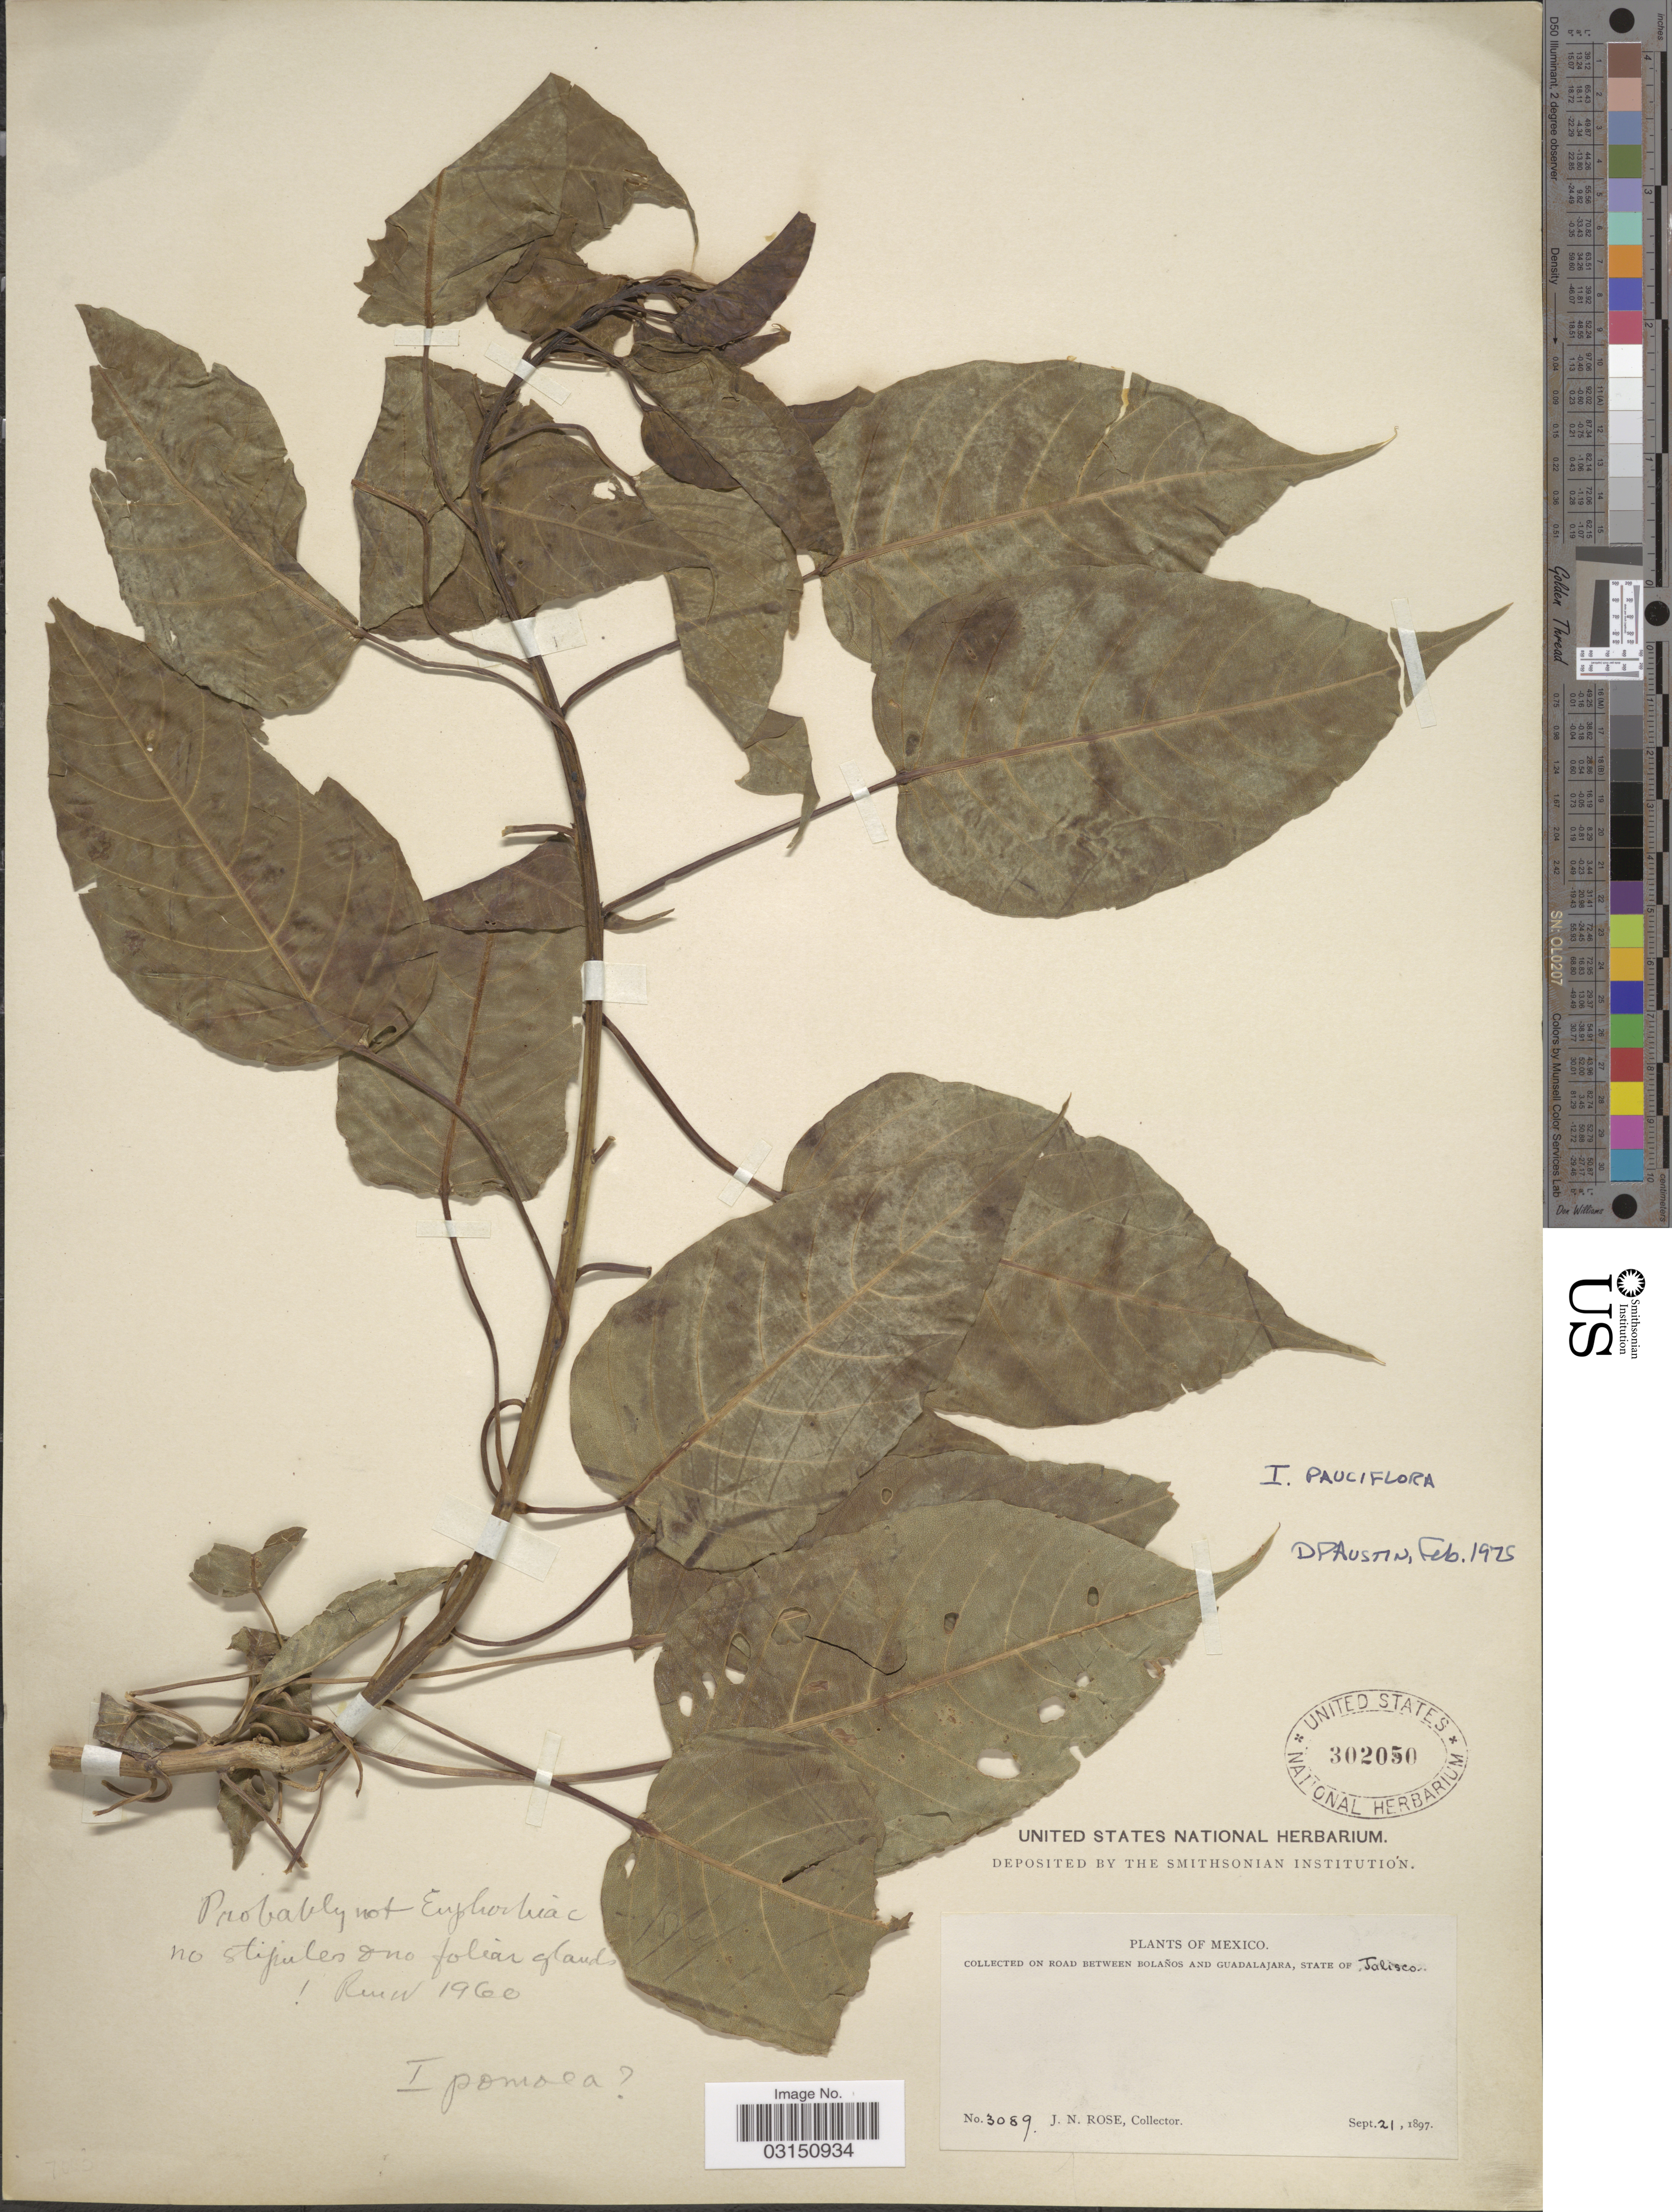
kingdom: Plantae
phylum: Tracheophyta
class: Magnoliopsida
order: Solanales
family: Convolvulaceae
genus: Ipomoea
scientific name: Ipomoea pauciflora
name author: M. Martens & Galeotti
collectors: J. N. Rose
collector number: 3089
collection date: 1897-09-21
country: Mexico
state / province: Jalisco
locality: On road between Bolaños and Guadalajara.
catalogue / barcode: US 302050